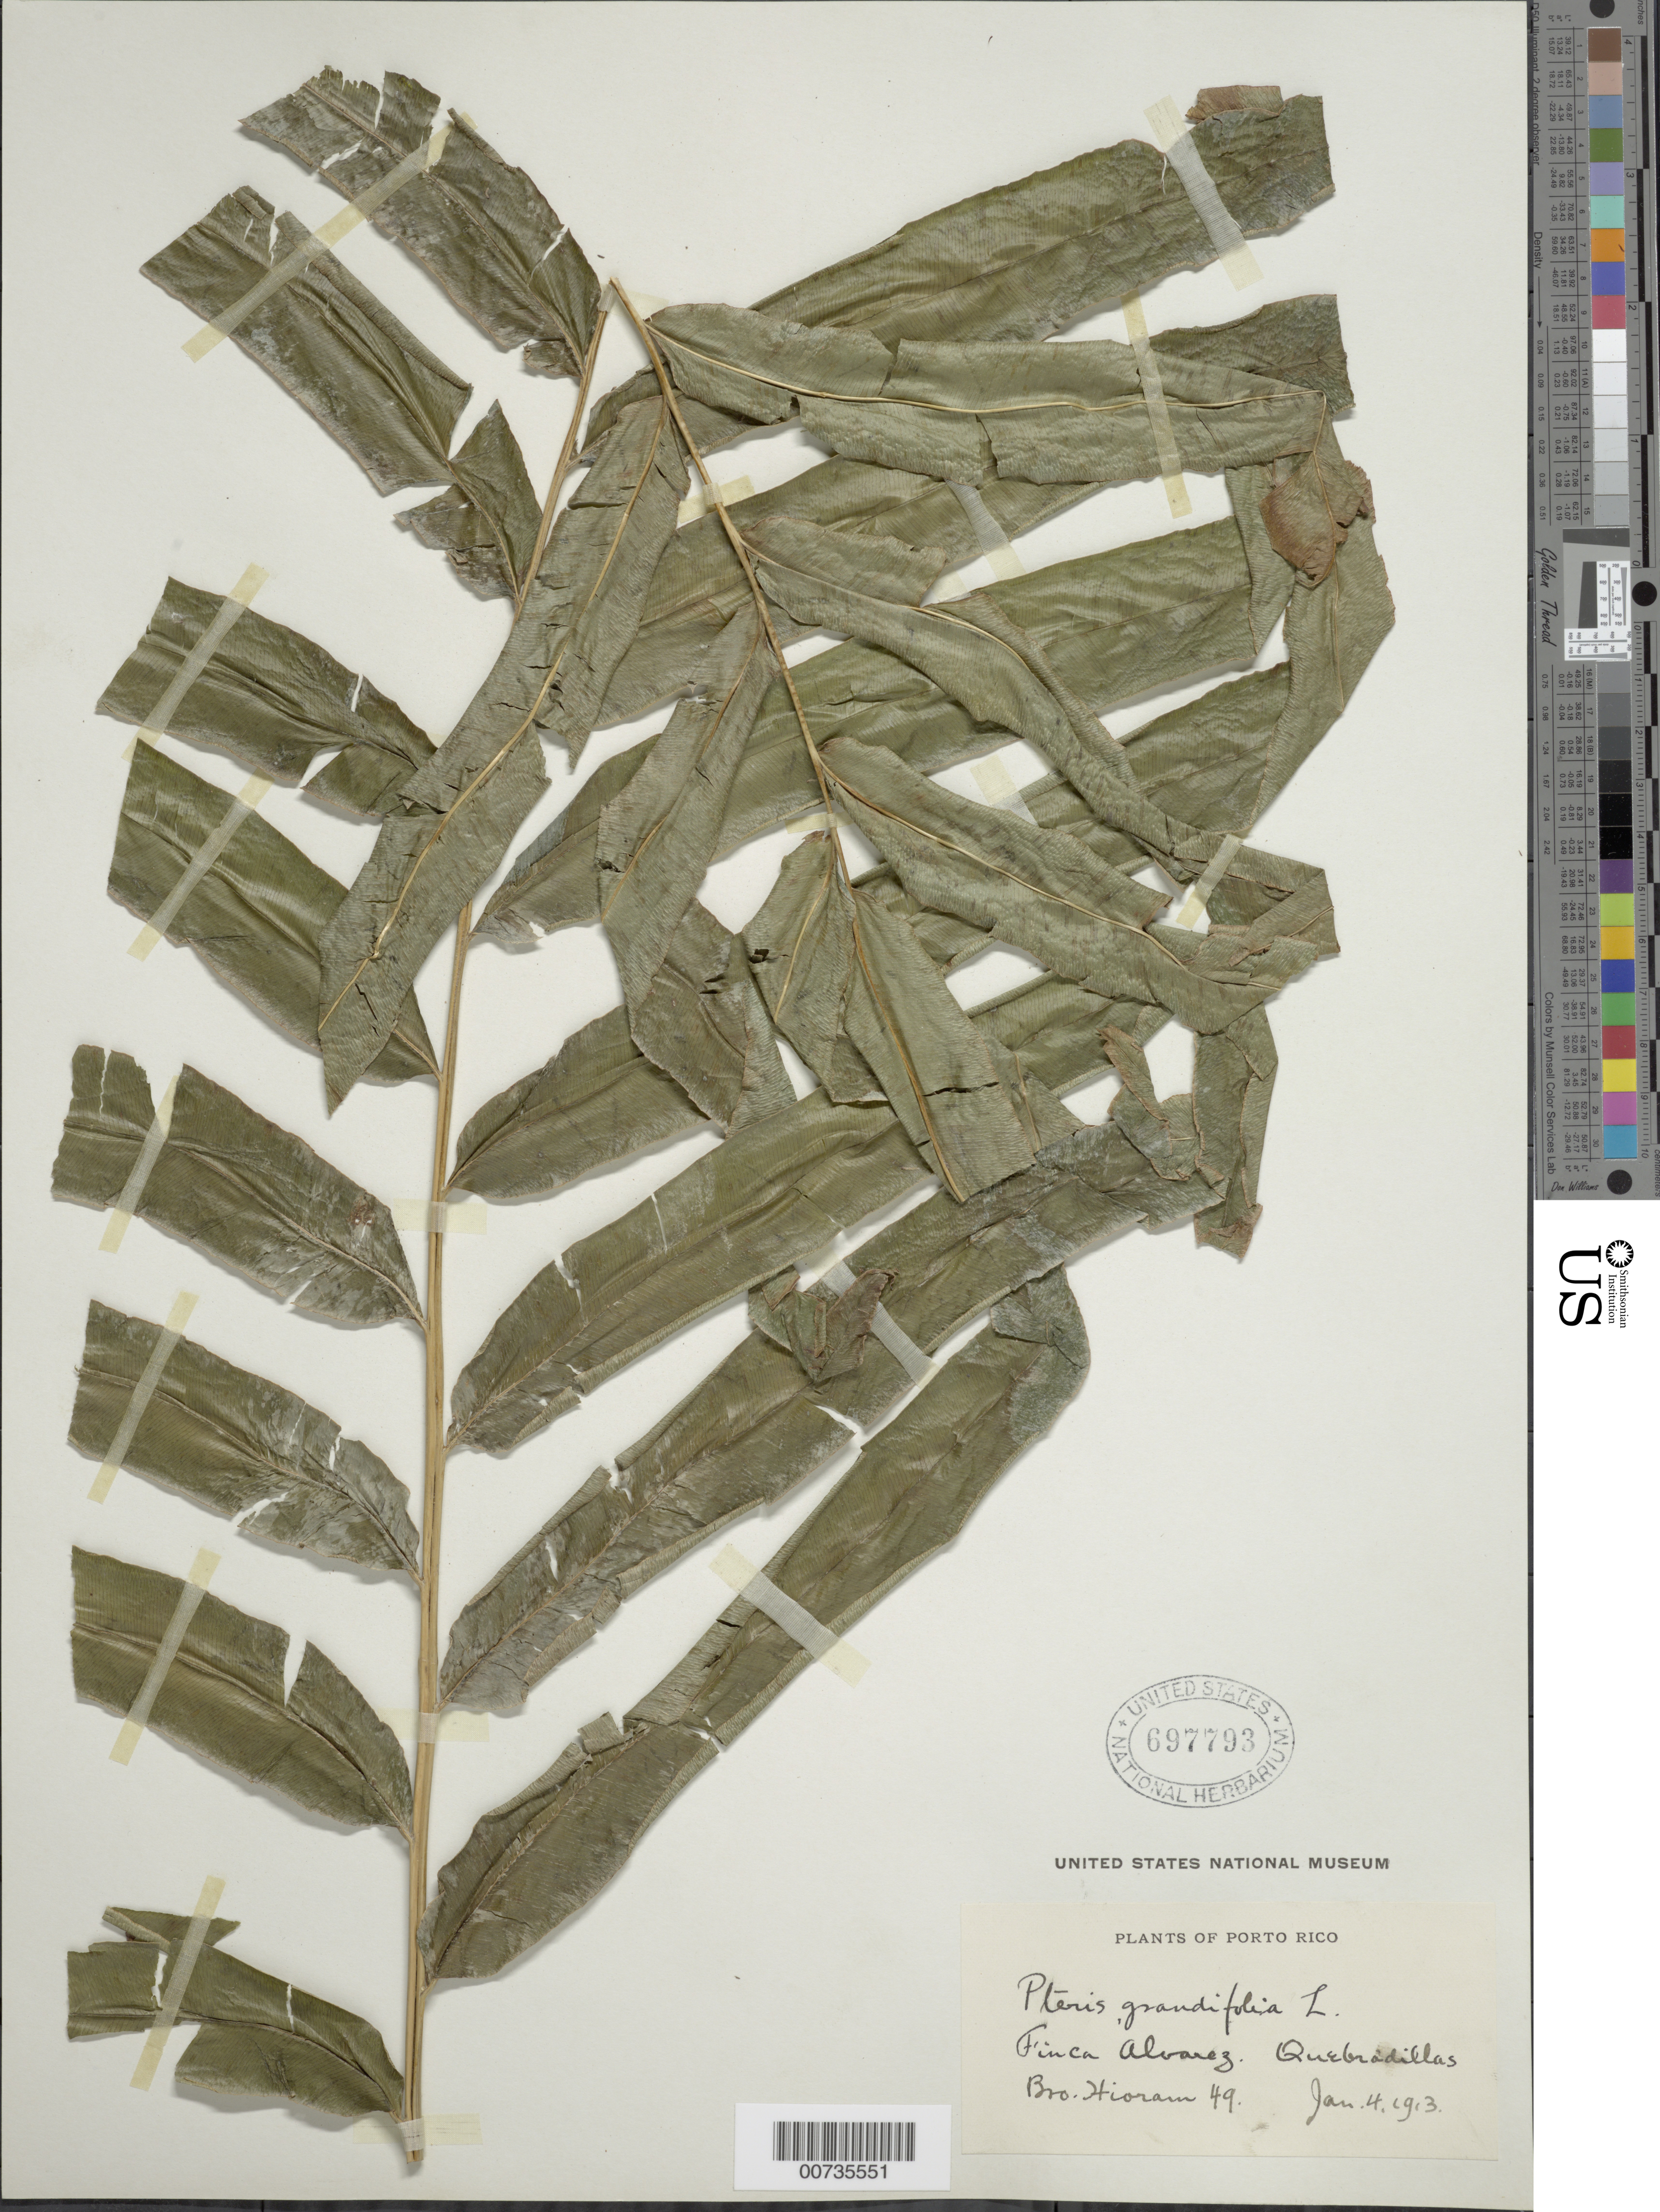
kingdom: Plantae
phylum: Tracheophyta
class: Polypodiopsida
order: Polypodiales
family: Pteridaceae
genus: Pteris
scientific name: Pteris grandifolia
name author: L.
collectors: Bro. Hioram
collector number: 49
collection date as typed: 04 Jan 1913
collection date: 1913-01-04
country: Puerto Rico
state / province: Quebradillas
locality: Finca Alvarez, Quebradillas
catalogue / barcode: US 697793